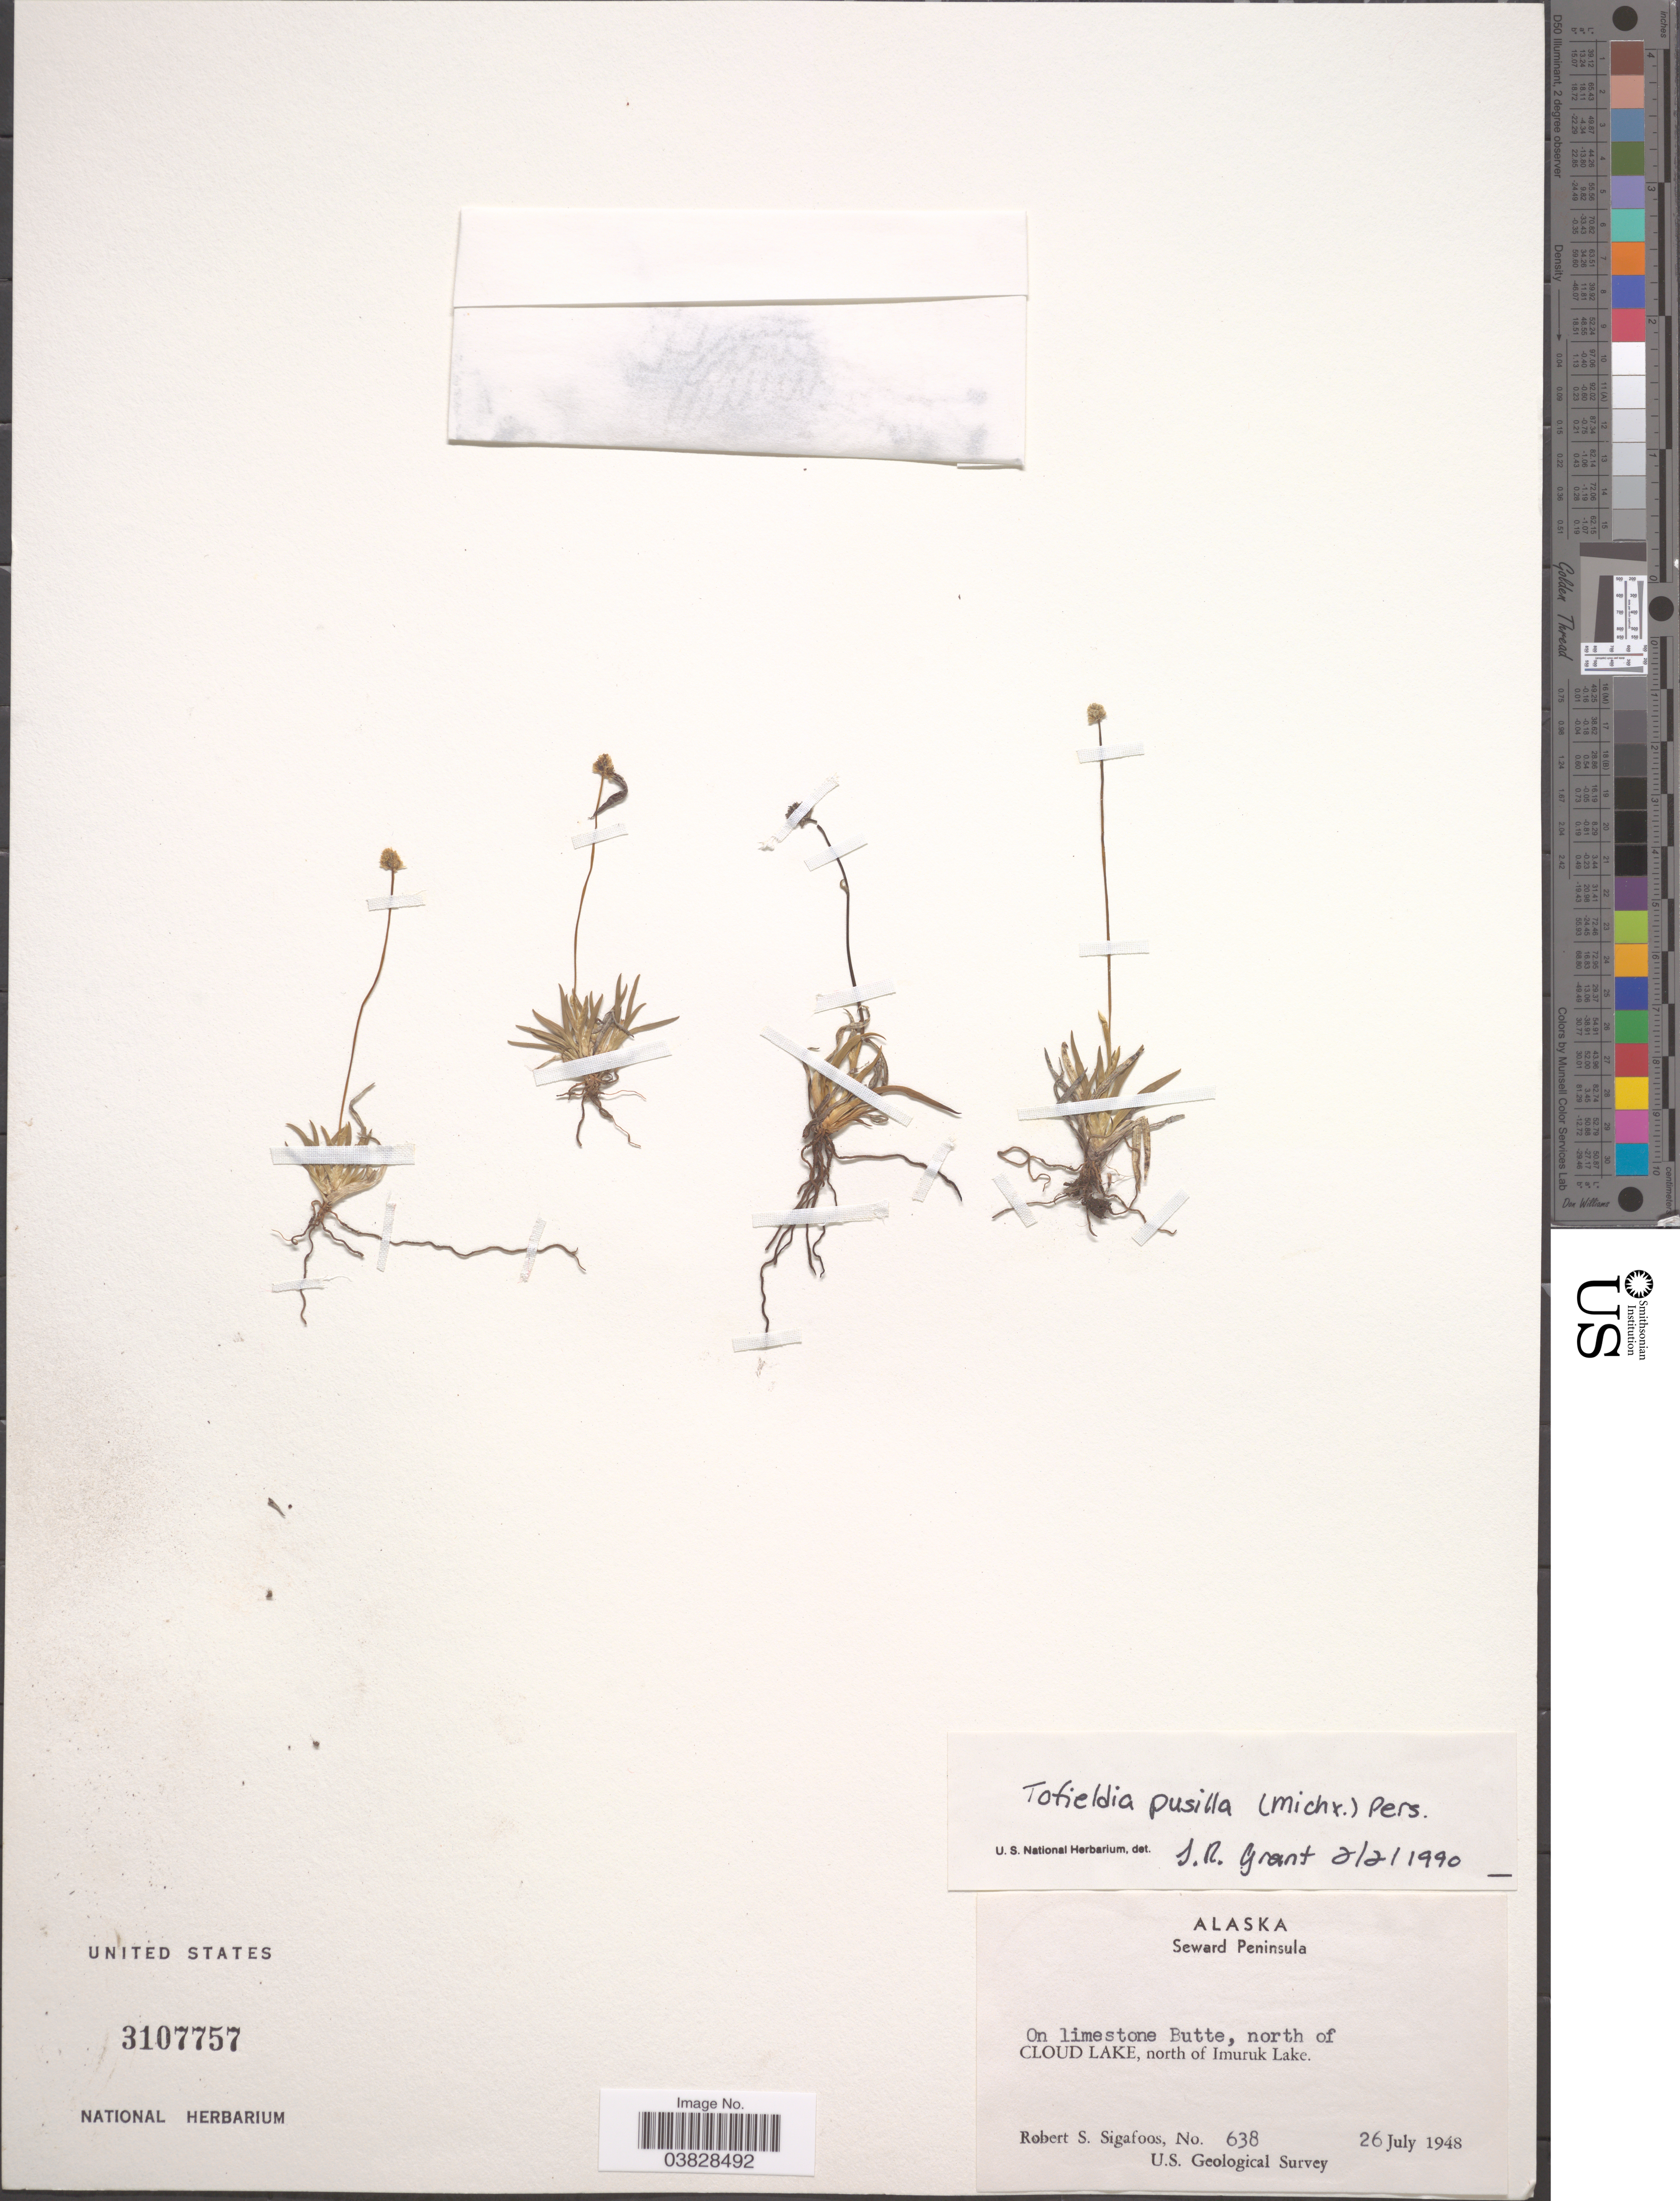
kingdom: Plantae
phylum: Tracheophyta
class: Liliopsida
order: Alismatales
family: Tofieldiaceae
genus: Tofieldia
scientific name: Tofieldia pusilla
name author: (Michx.) Pers.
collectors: R. Sigafoos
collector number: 638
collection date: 1948-07-26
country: United States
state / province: Alaska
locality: Seward Peninsula. On limestone Butte, north of Cloud Lake, north of Imuruk Lake.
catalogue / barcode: US 3107757